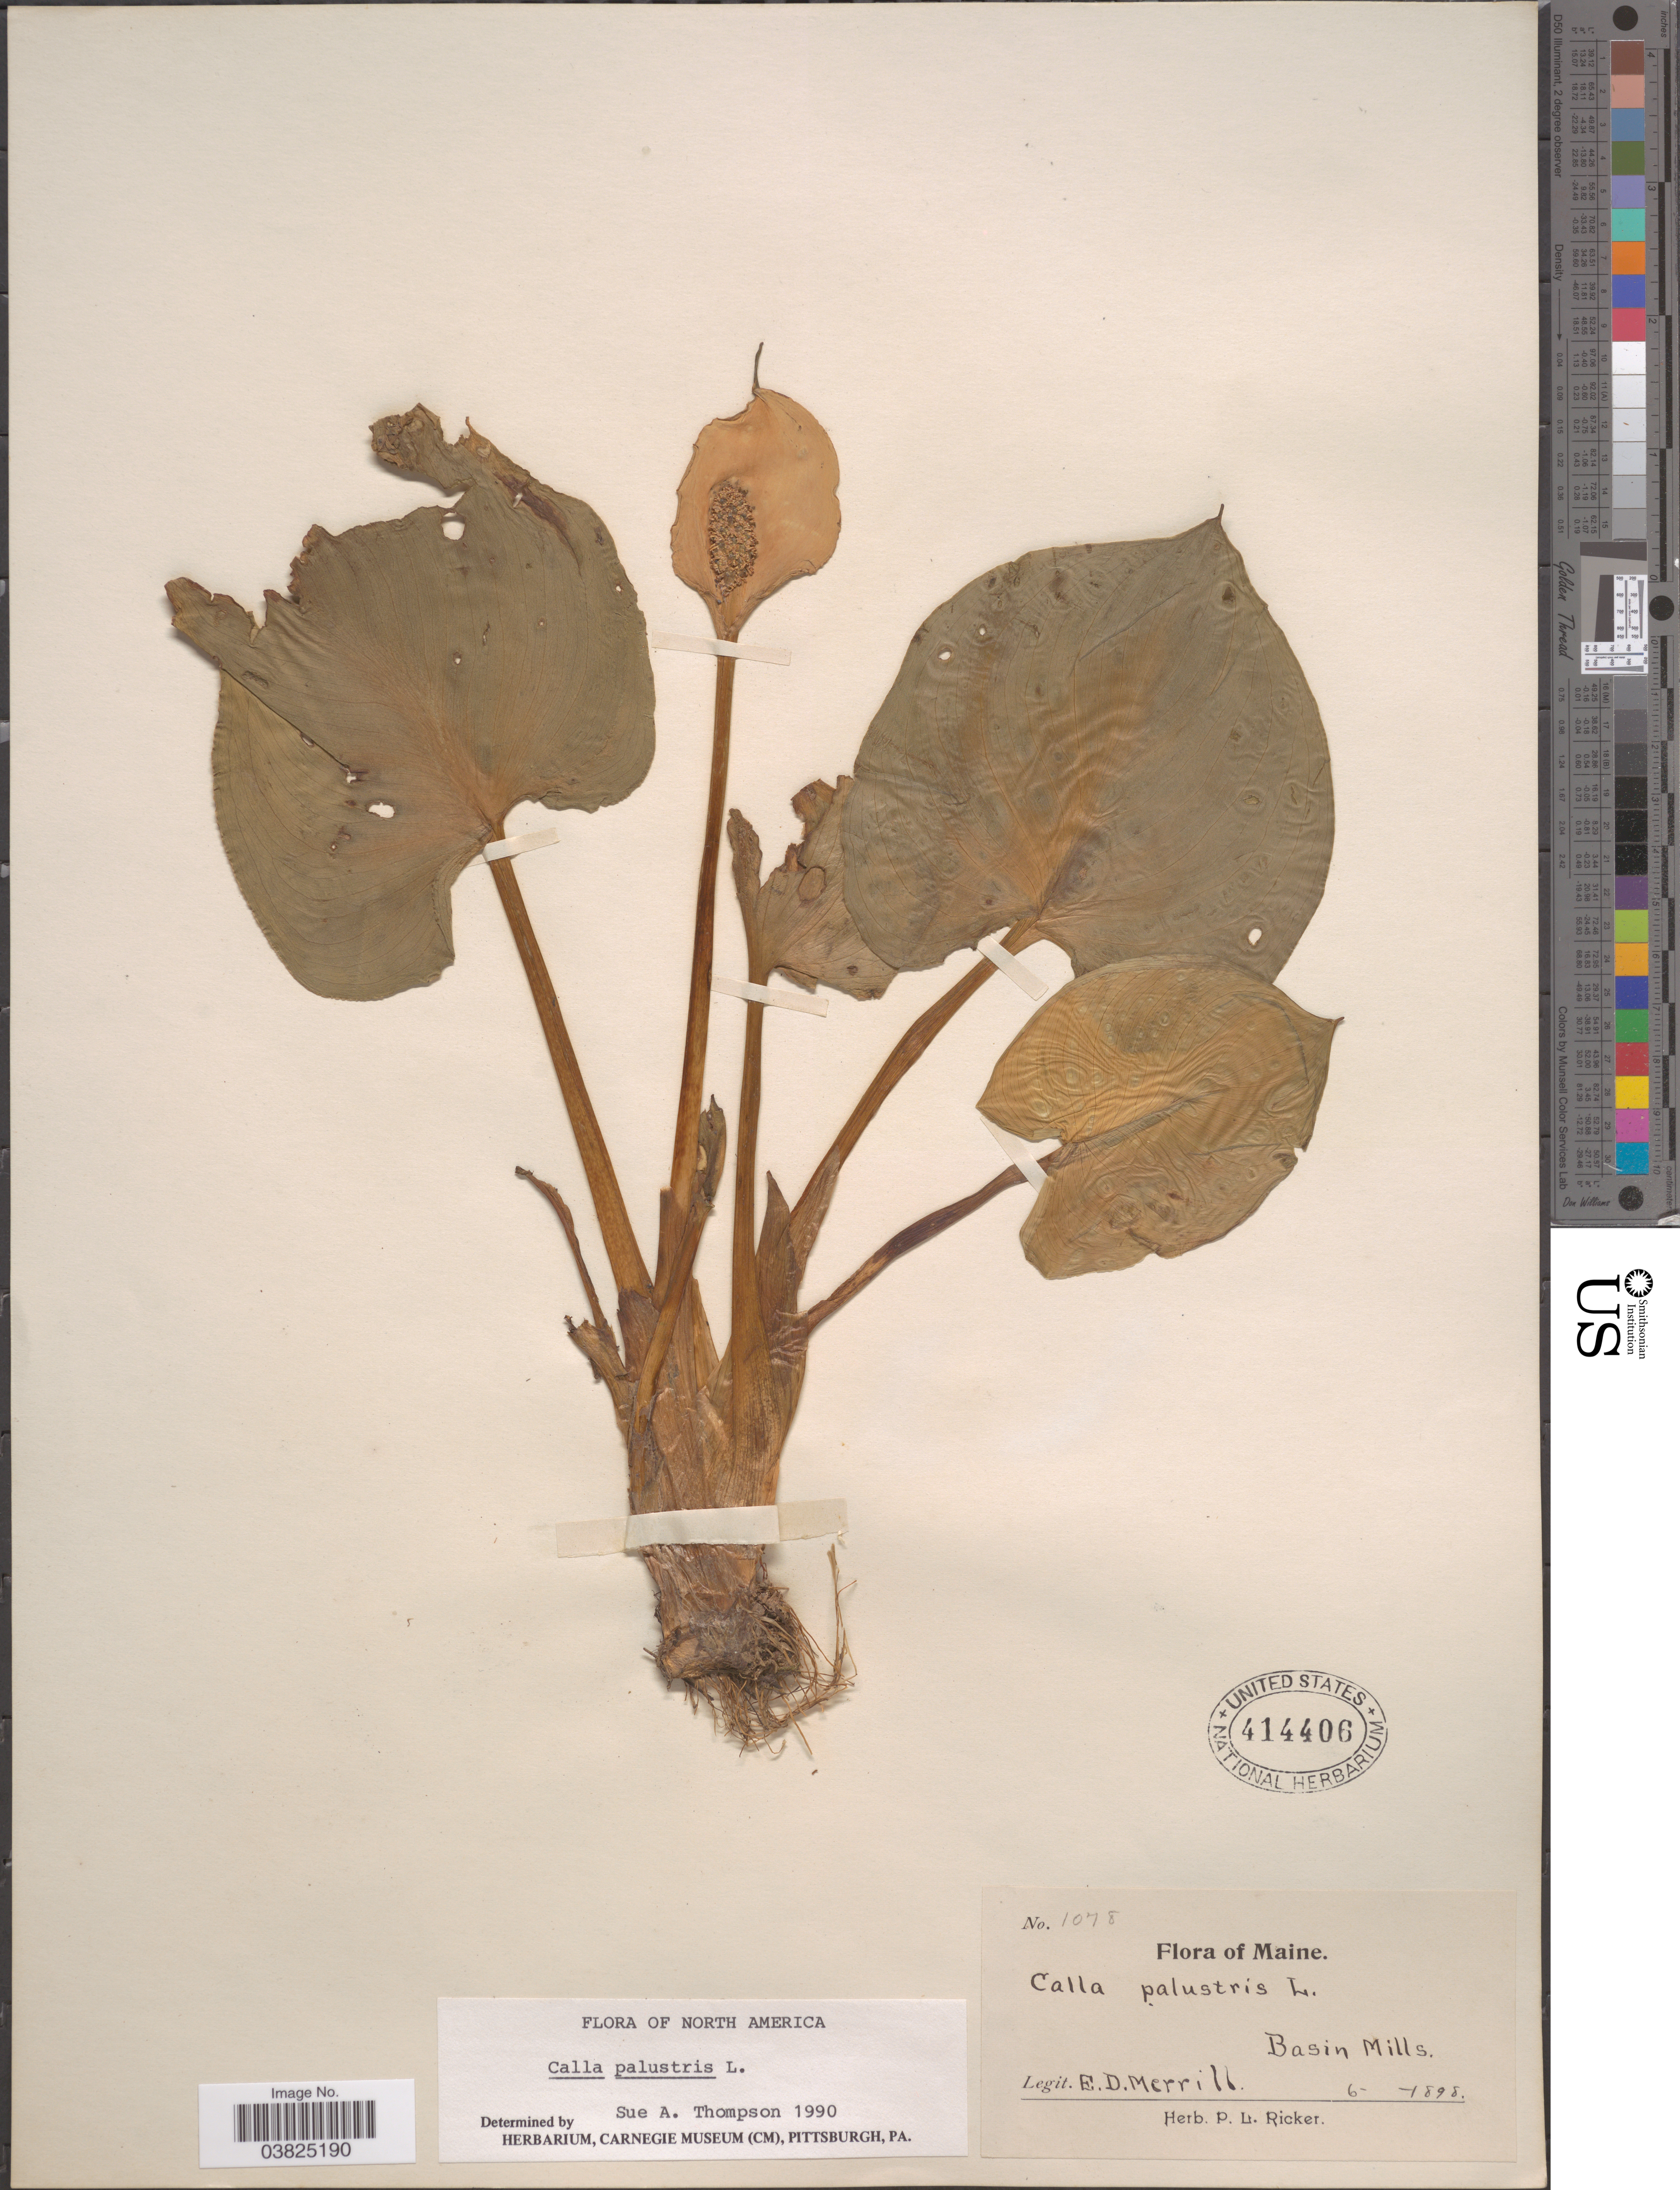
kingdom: Plantae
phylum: Tracheophyta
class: Liliopsida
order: Alismatales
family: Araceae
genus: Calla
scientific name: Calla palustris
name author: L.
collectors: E. D. Merrill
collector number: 1078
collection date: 1898-06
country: United States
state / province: Maine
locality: Basin Mills.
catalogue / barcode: US 414406